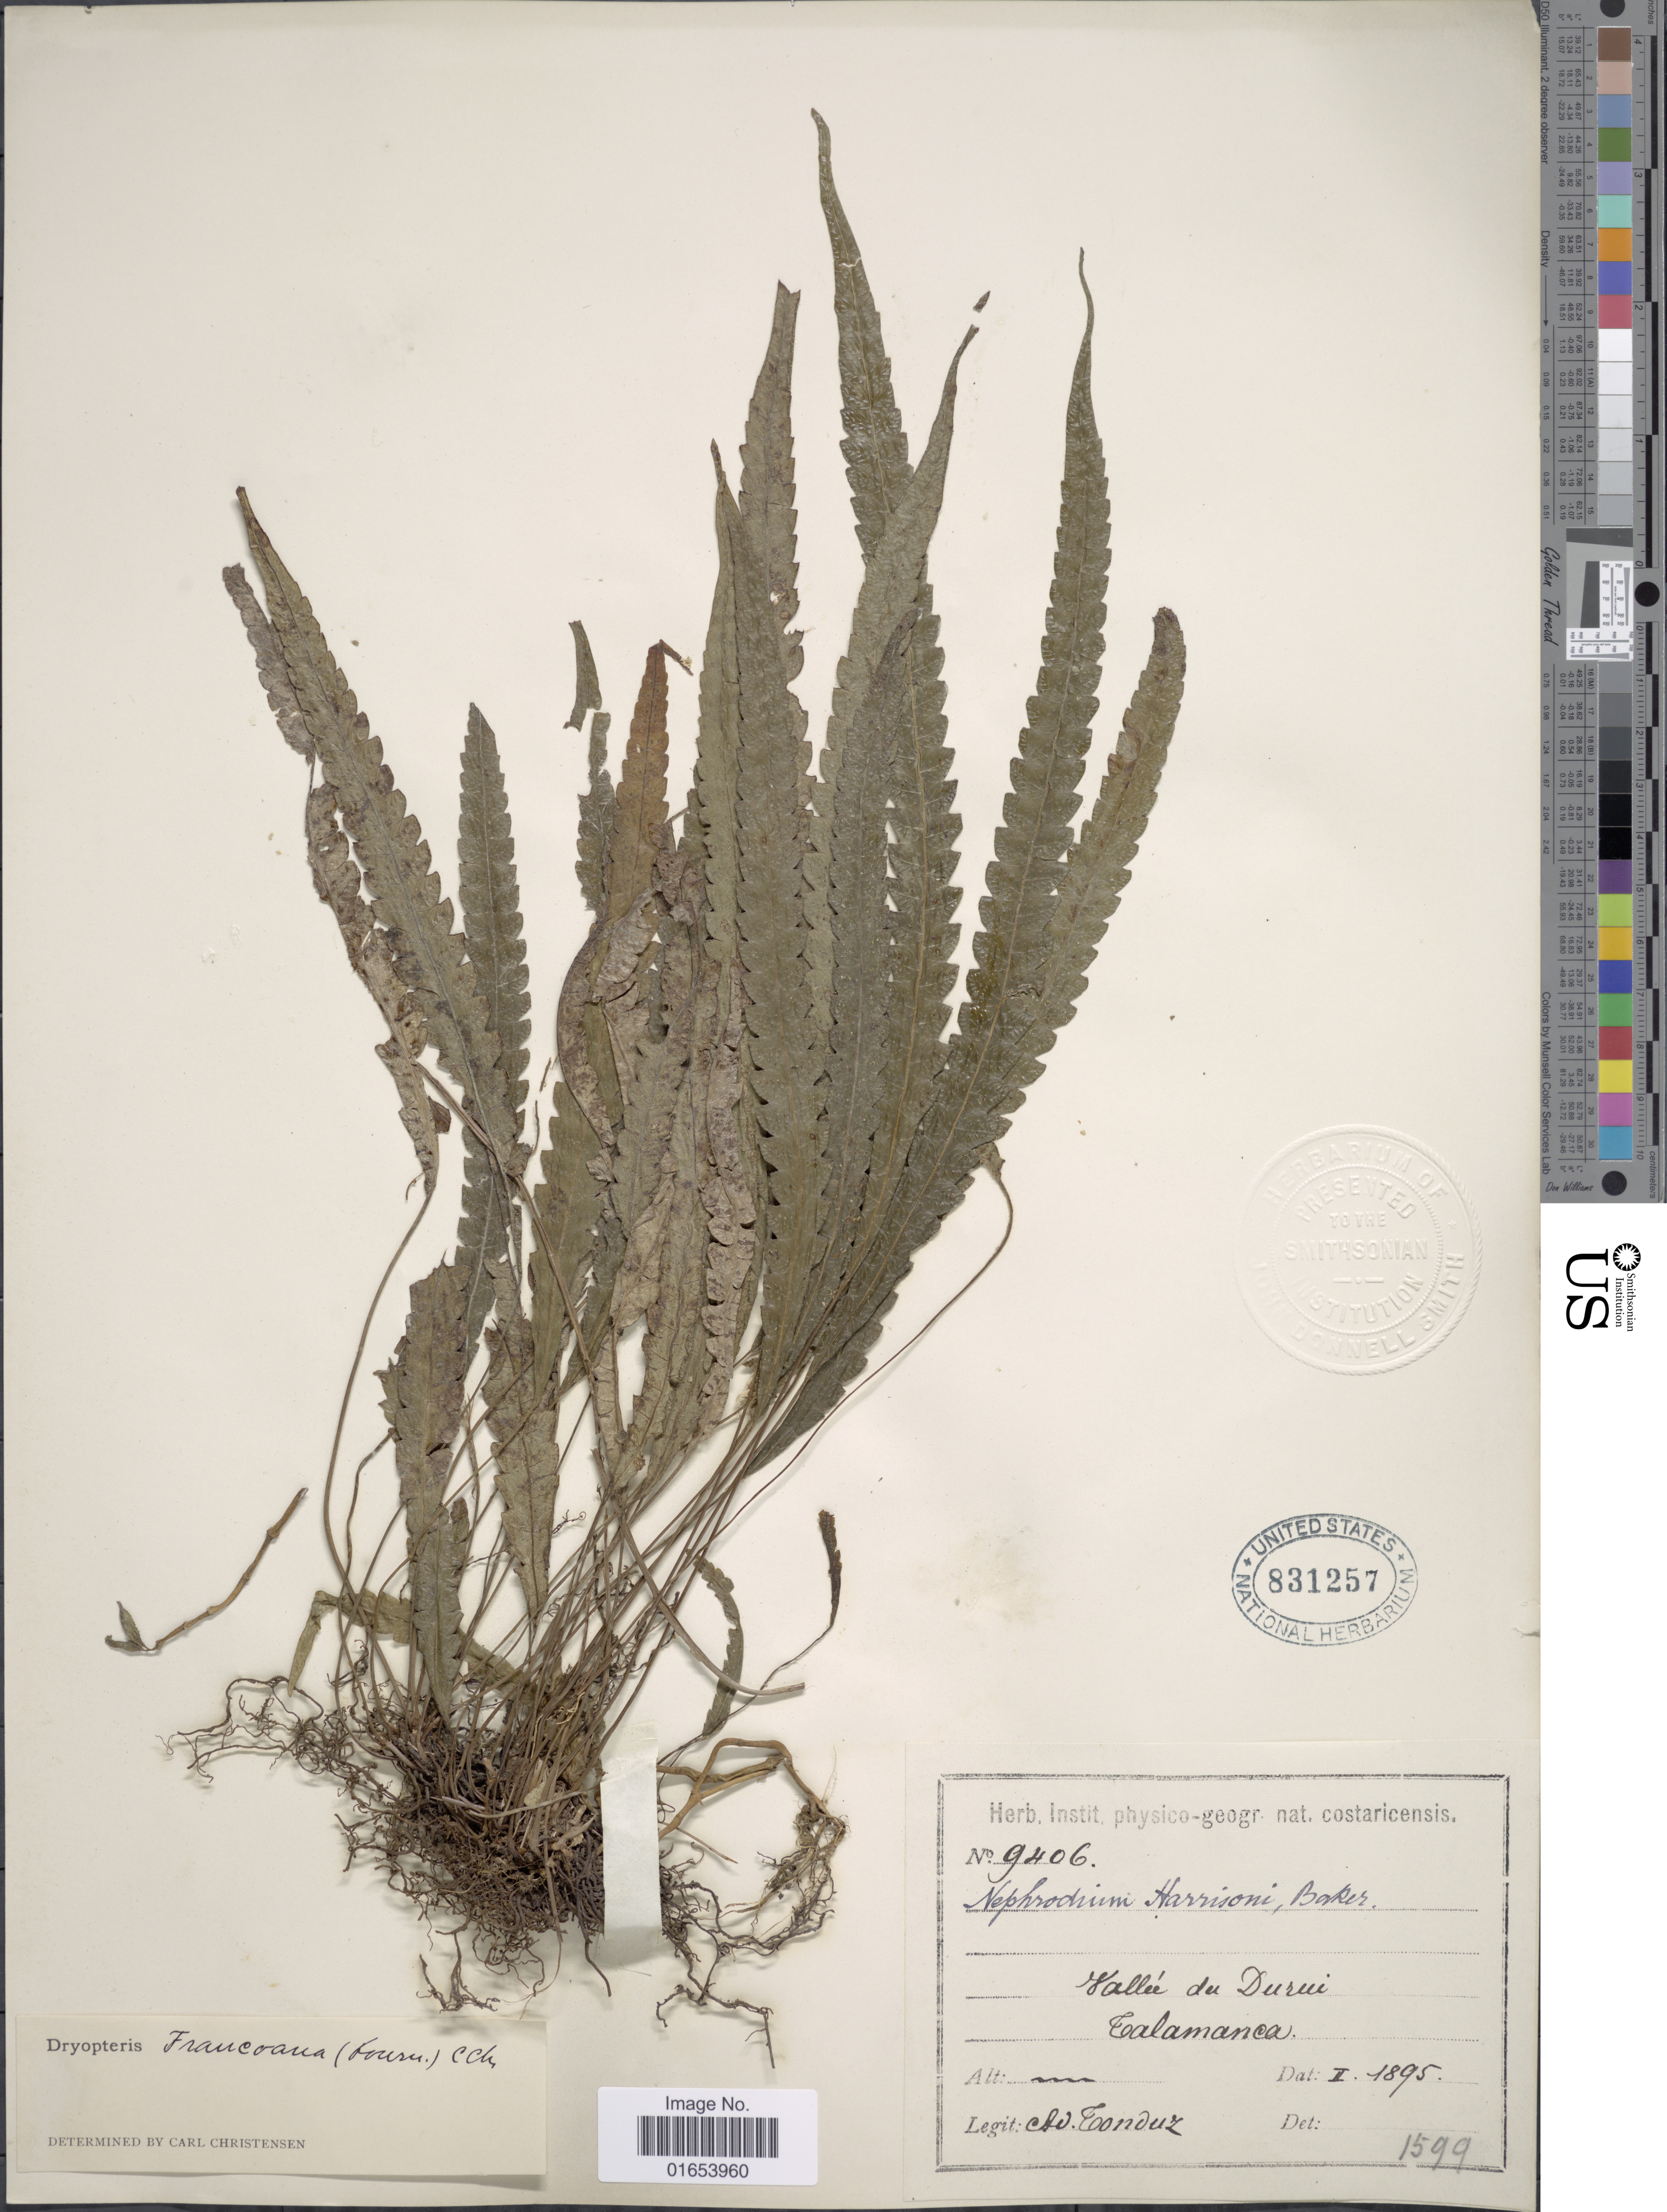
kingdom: Plantae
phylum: Tracheophyta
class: Polypodiopsida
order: Polypodiales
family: Thelypteridaceae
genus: Goniopteris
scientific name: Goniopteris francoana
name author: (E. Fourn.) Á. Löve & D. Löve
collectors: A. Tonduz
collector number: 9406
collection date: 1895-01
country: Costa Rica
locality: Hallee de Durui, Talamanca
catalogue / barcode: US 831257